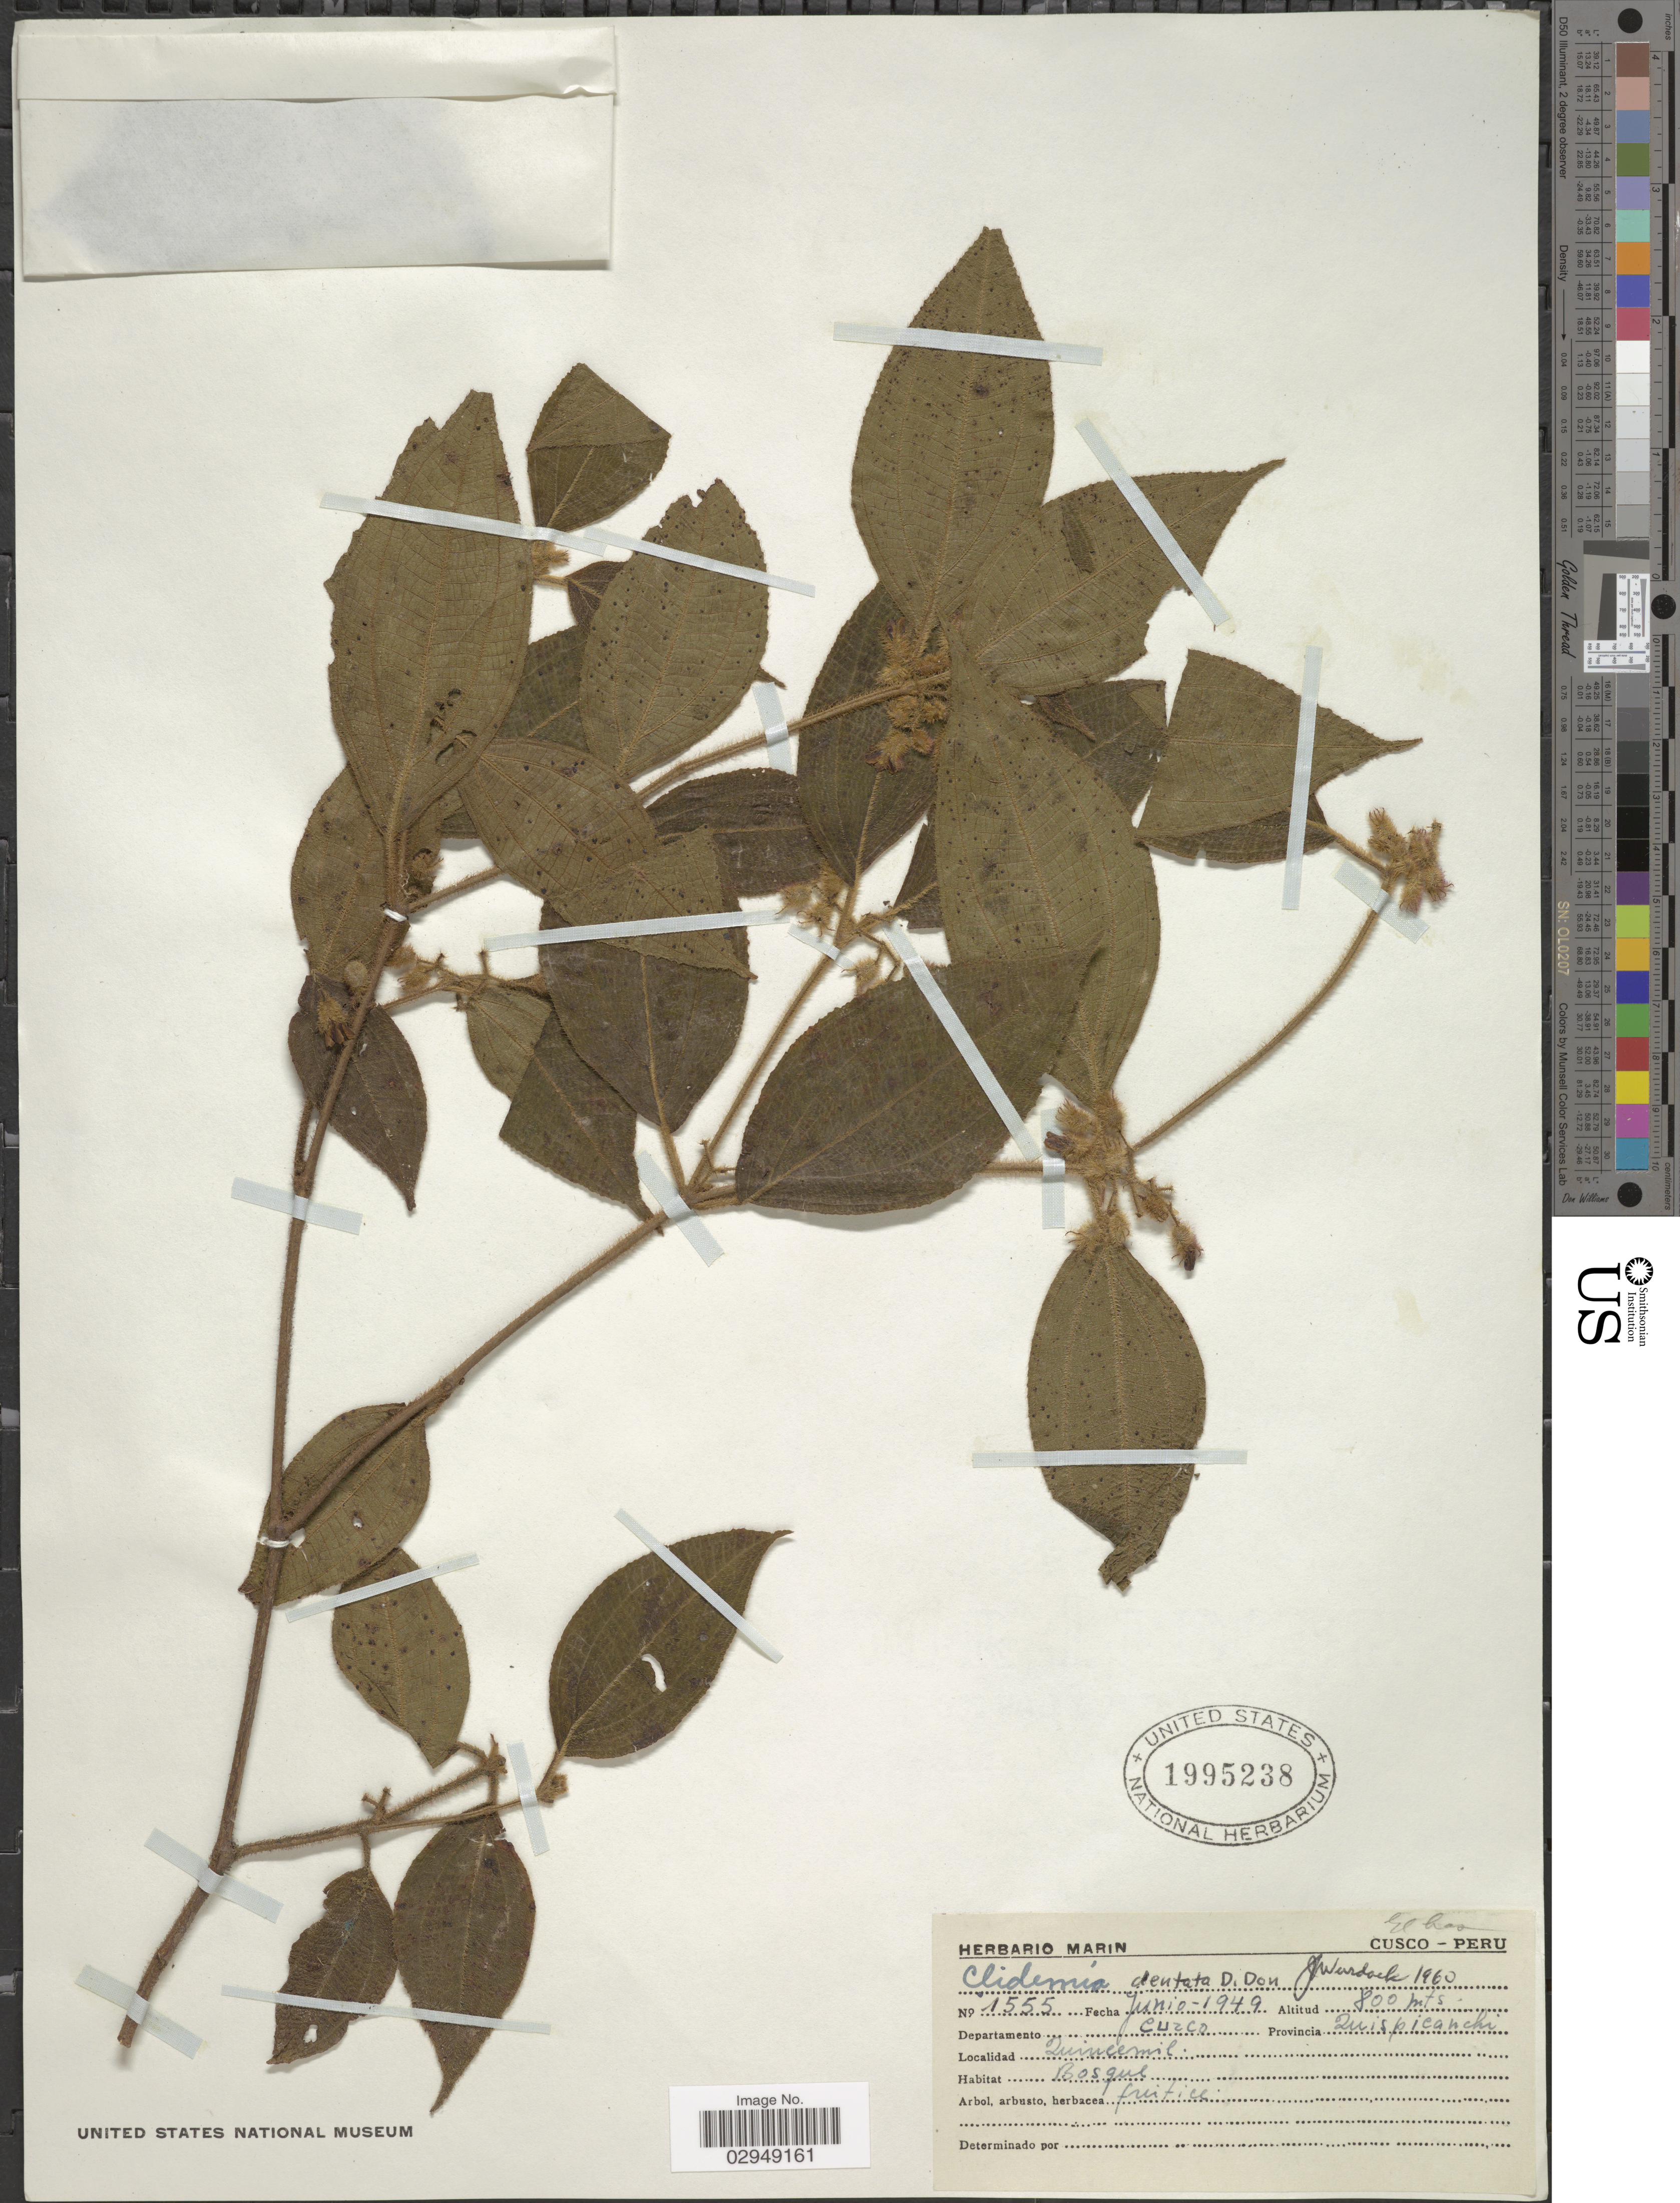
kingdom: Plantae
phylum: Tracheophyta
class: Magnoliopsida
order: Myrtales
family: Melastomataceae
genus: Clidemia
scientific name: Clidemia dentata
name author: D. Don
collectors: ex herb. Marin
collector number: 1555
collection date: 1949-06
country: Peru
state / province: Cusco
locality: Departamento Cuzco, Provincia Quispicanchi, Quincemil.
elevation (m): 800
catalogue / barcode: US 1995238